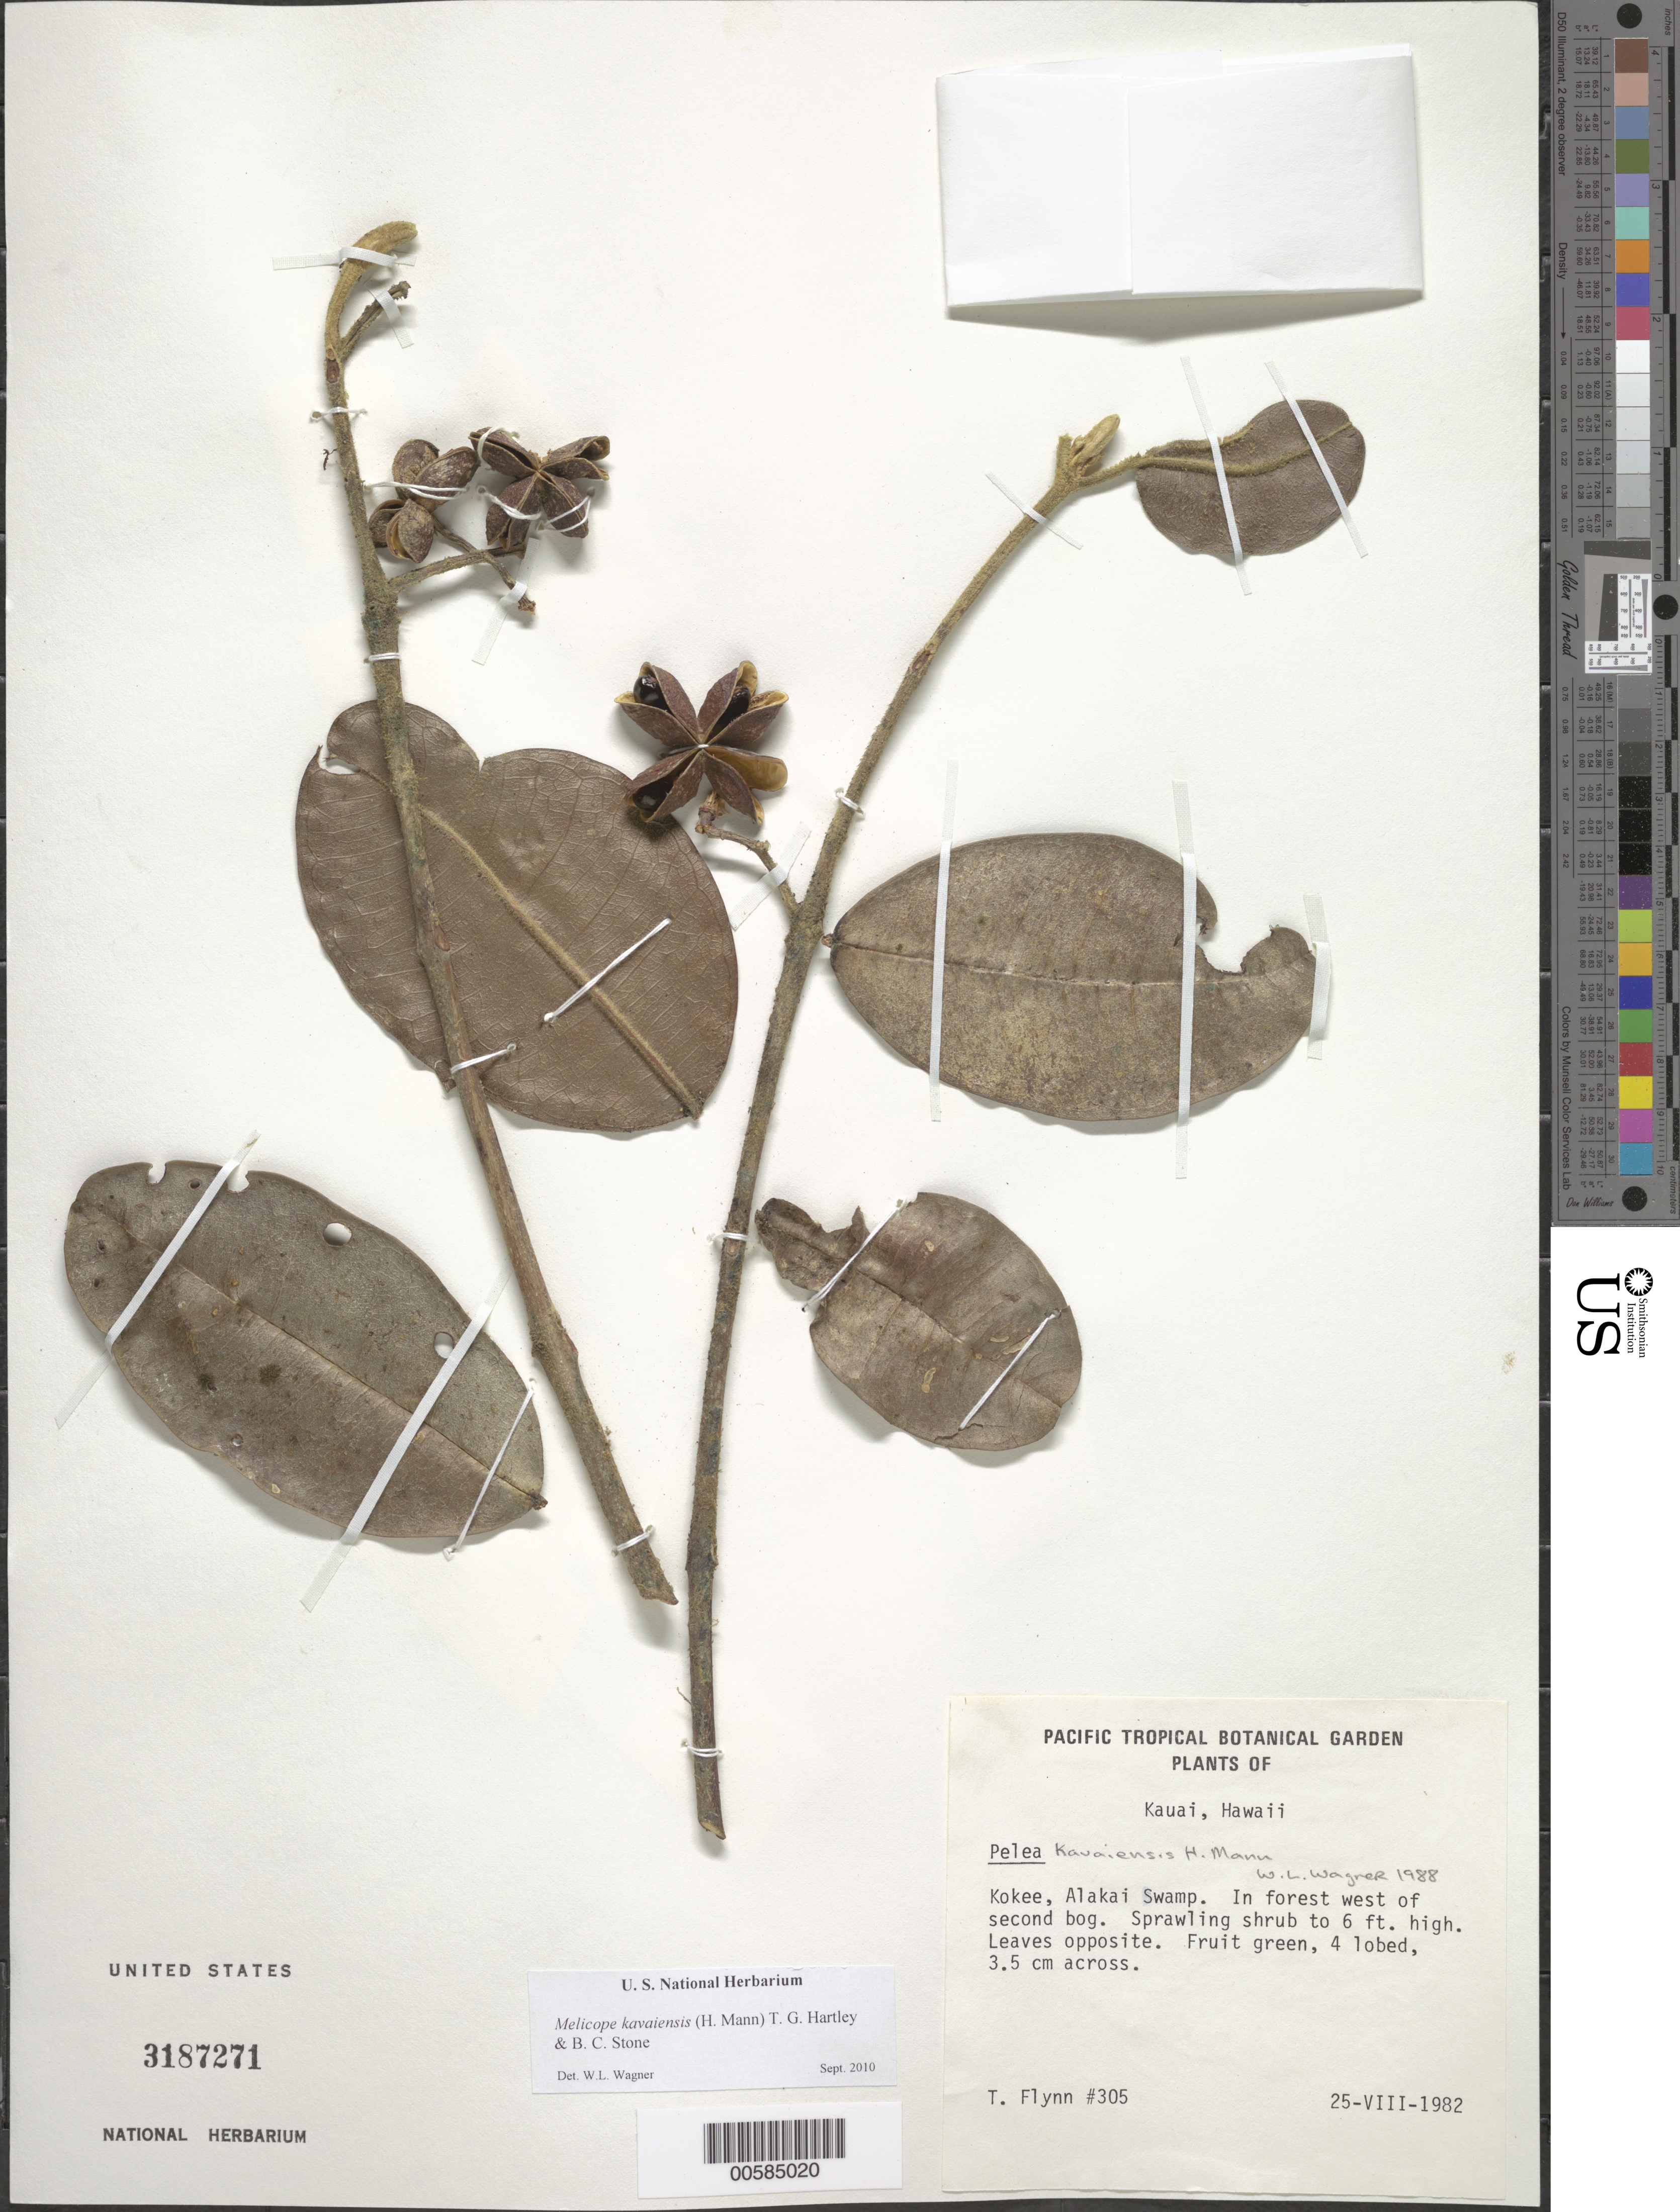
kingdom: Plantae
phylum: Tracheophyta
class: Magnoliopsida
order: Sapindales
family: Rutaceae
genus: Melicope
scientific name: Melicope kavaiensis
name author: (H. Mann) T.G. Hartley & B.C. Stone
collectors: T. W. Flynn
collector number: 305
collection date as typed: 25 Aug 1982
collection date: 1982-08-25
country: United States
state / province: Hawaii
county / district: Kauai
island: Kaua'i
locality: Kokee, Alakai Swamp.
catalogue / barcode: US 3187271